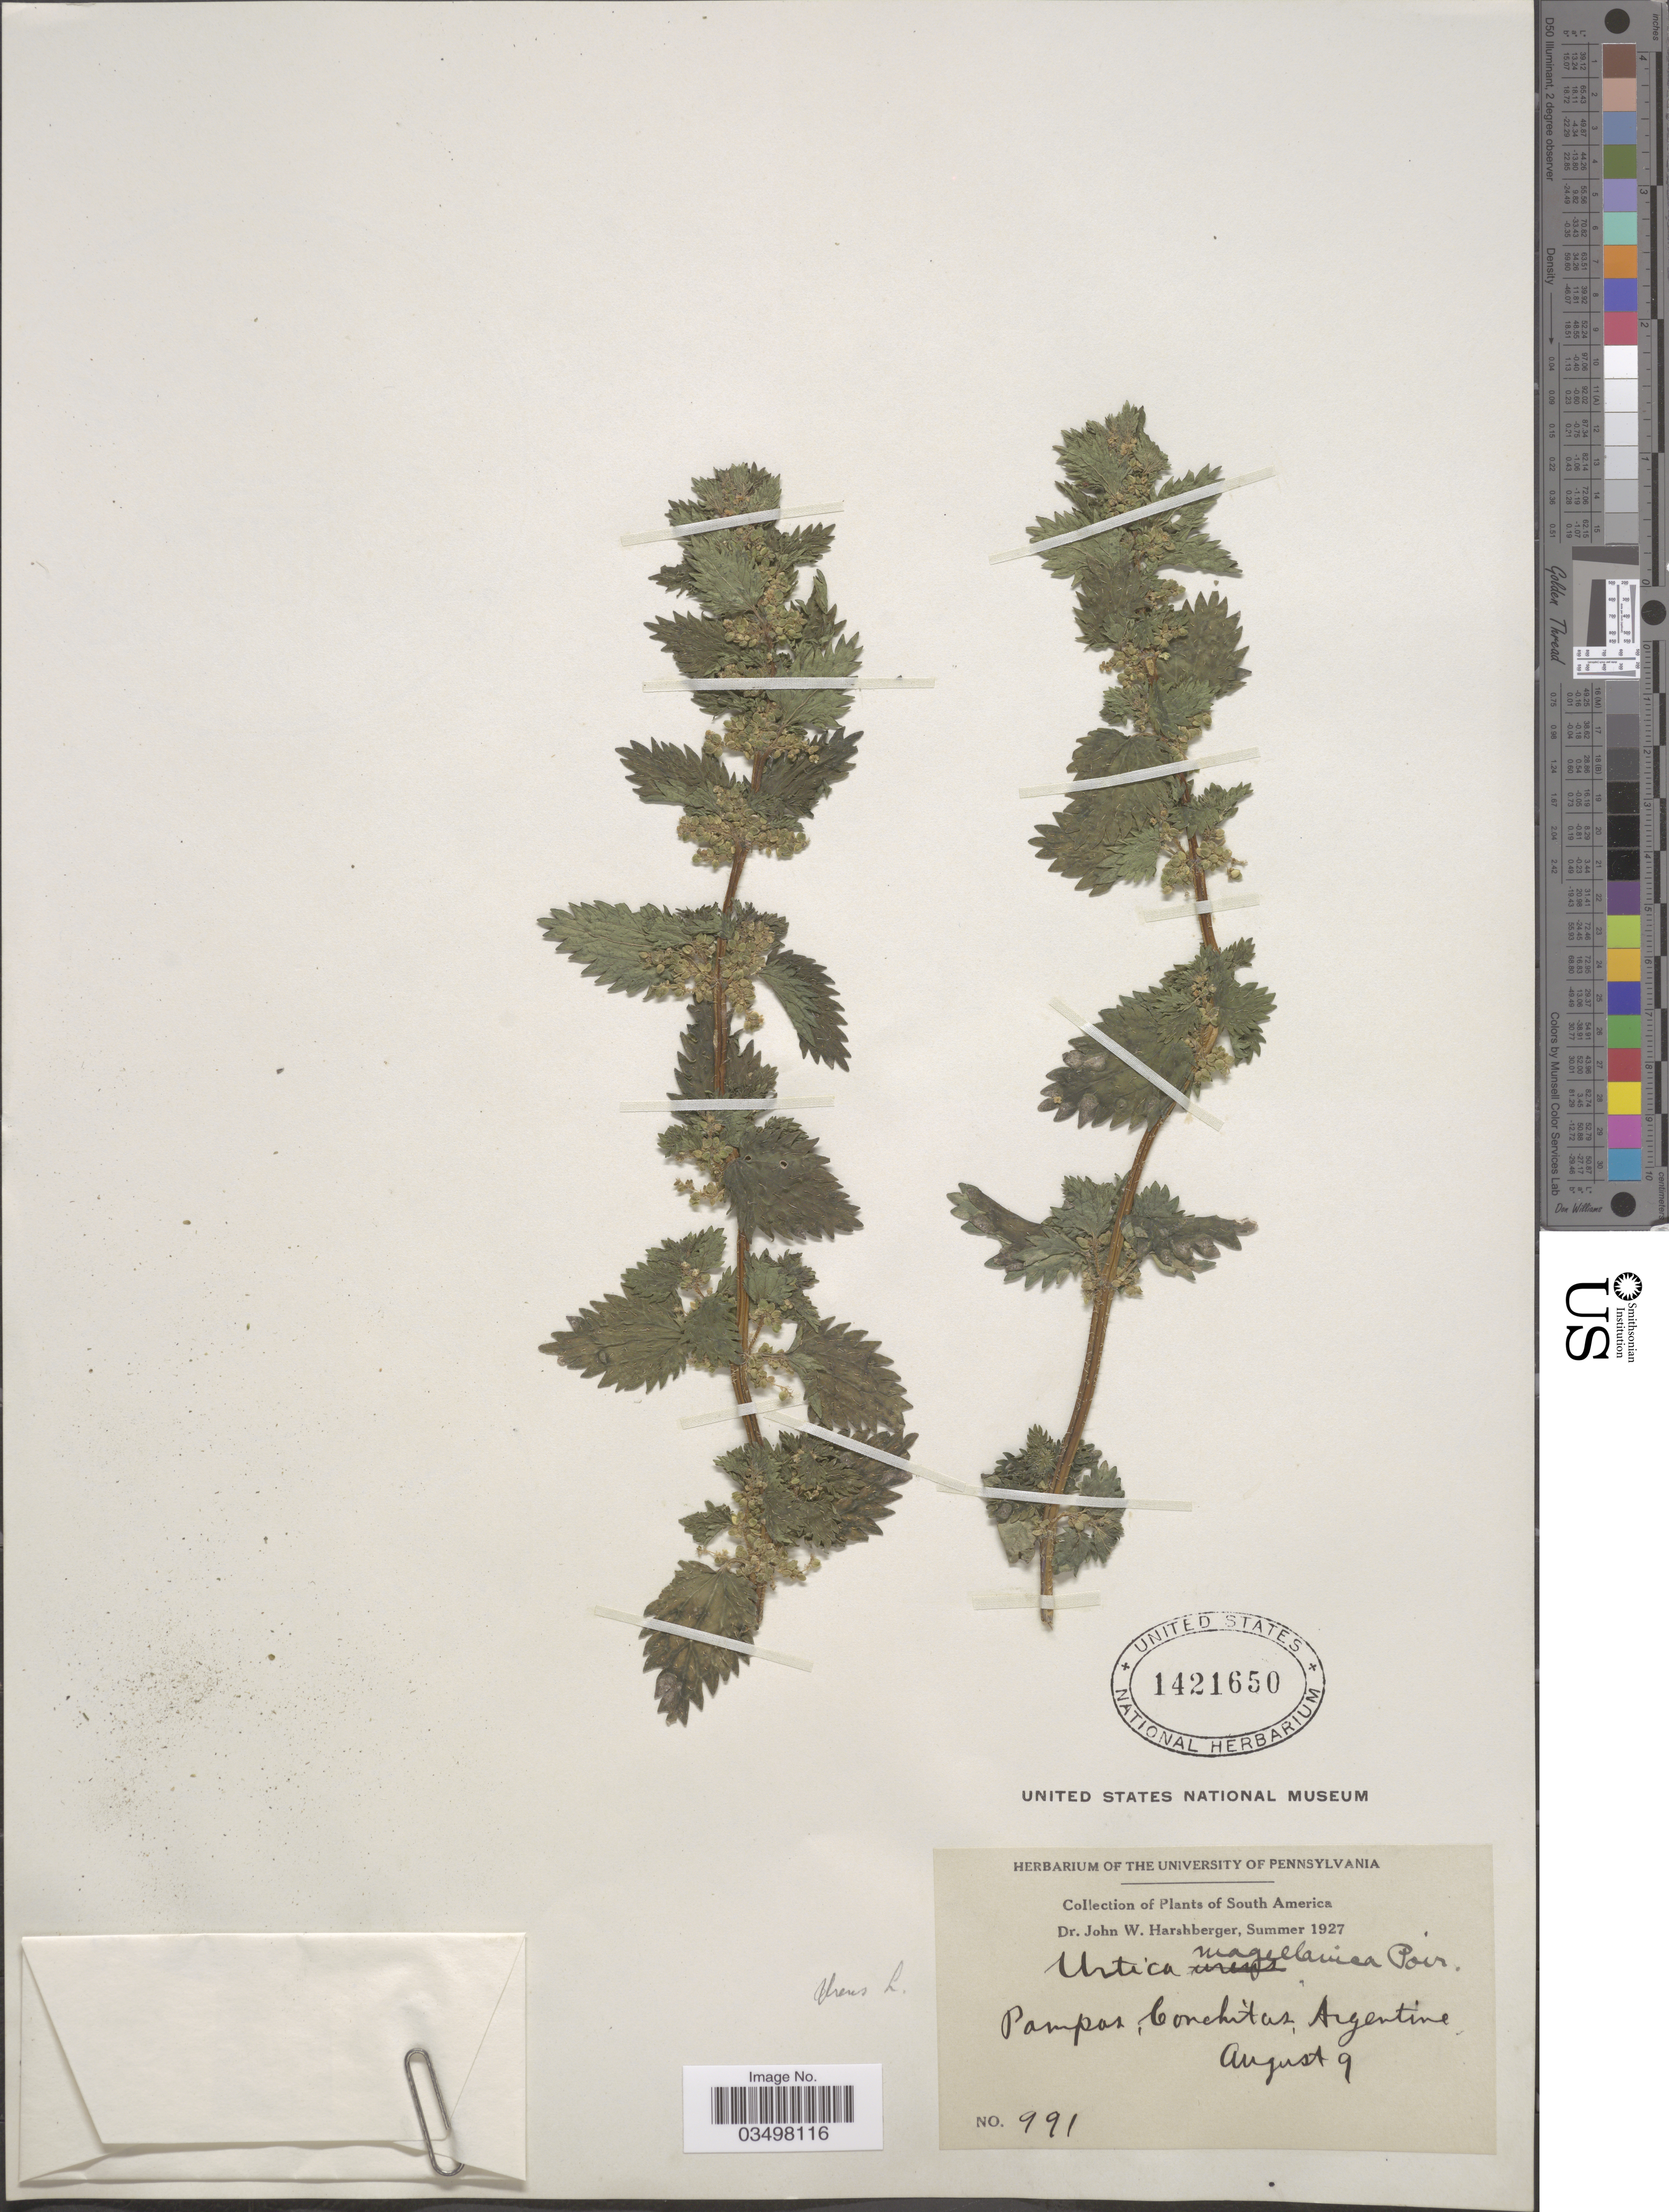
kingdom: Plantae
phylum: Tracheophyta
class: Magnoliopsida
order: Rosales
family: Urticaceae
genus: Urtica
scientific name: Urtica urens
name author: L.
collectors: J. W. Harshberger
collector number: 991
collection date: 1927-08-09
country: Argentina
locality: Pampas, Corchitas.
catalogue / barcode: US 1421650